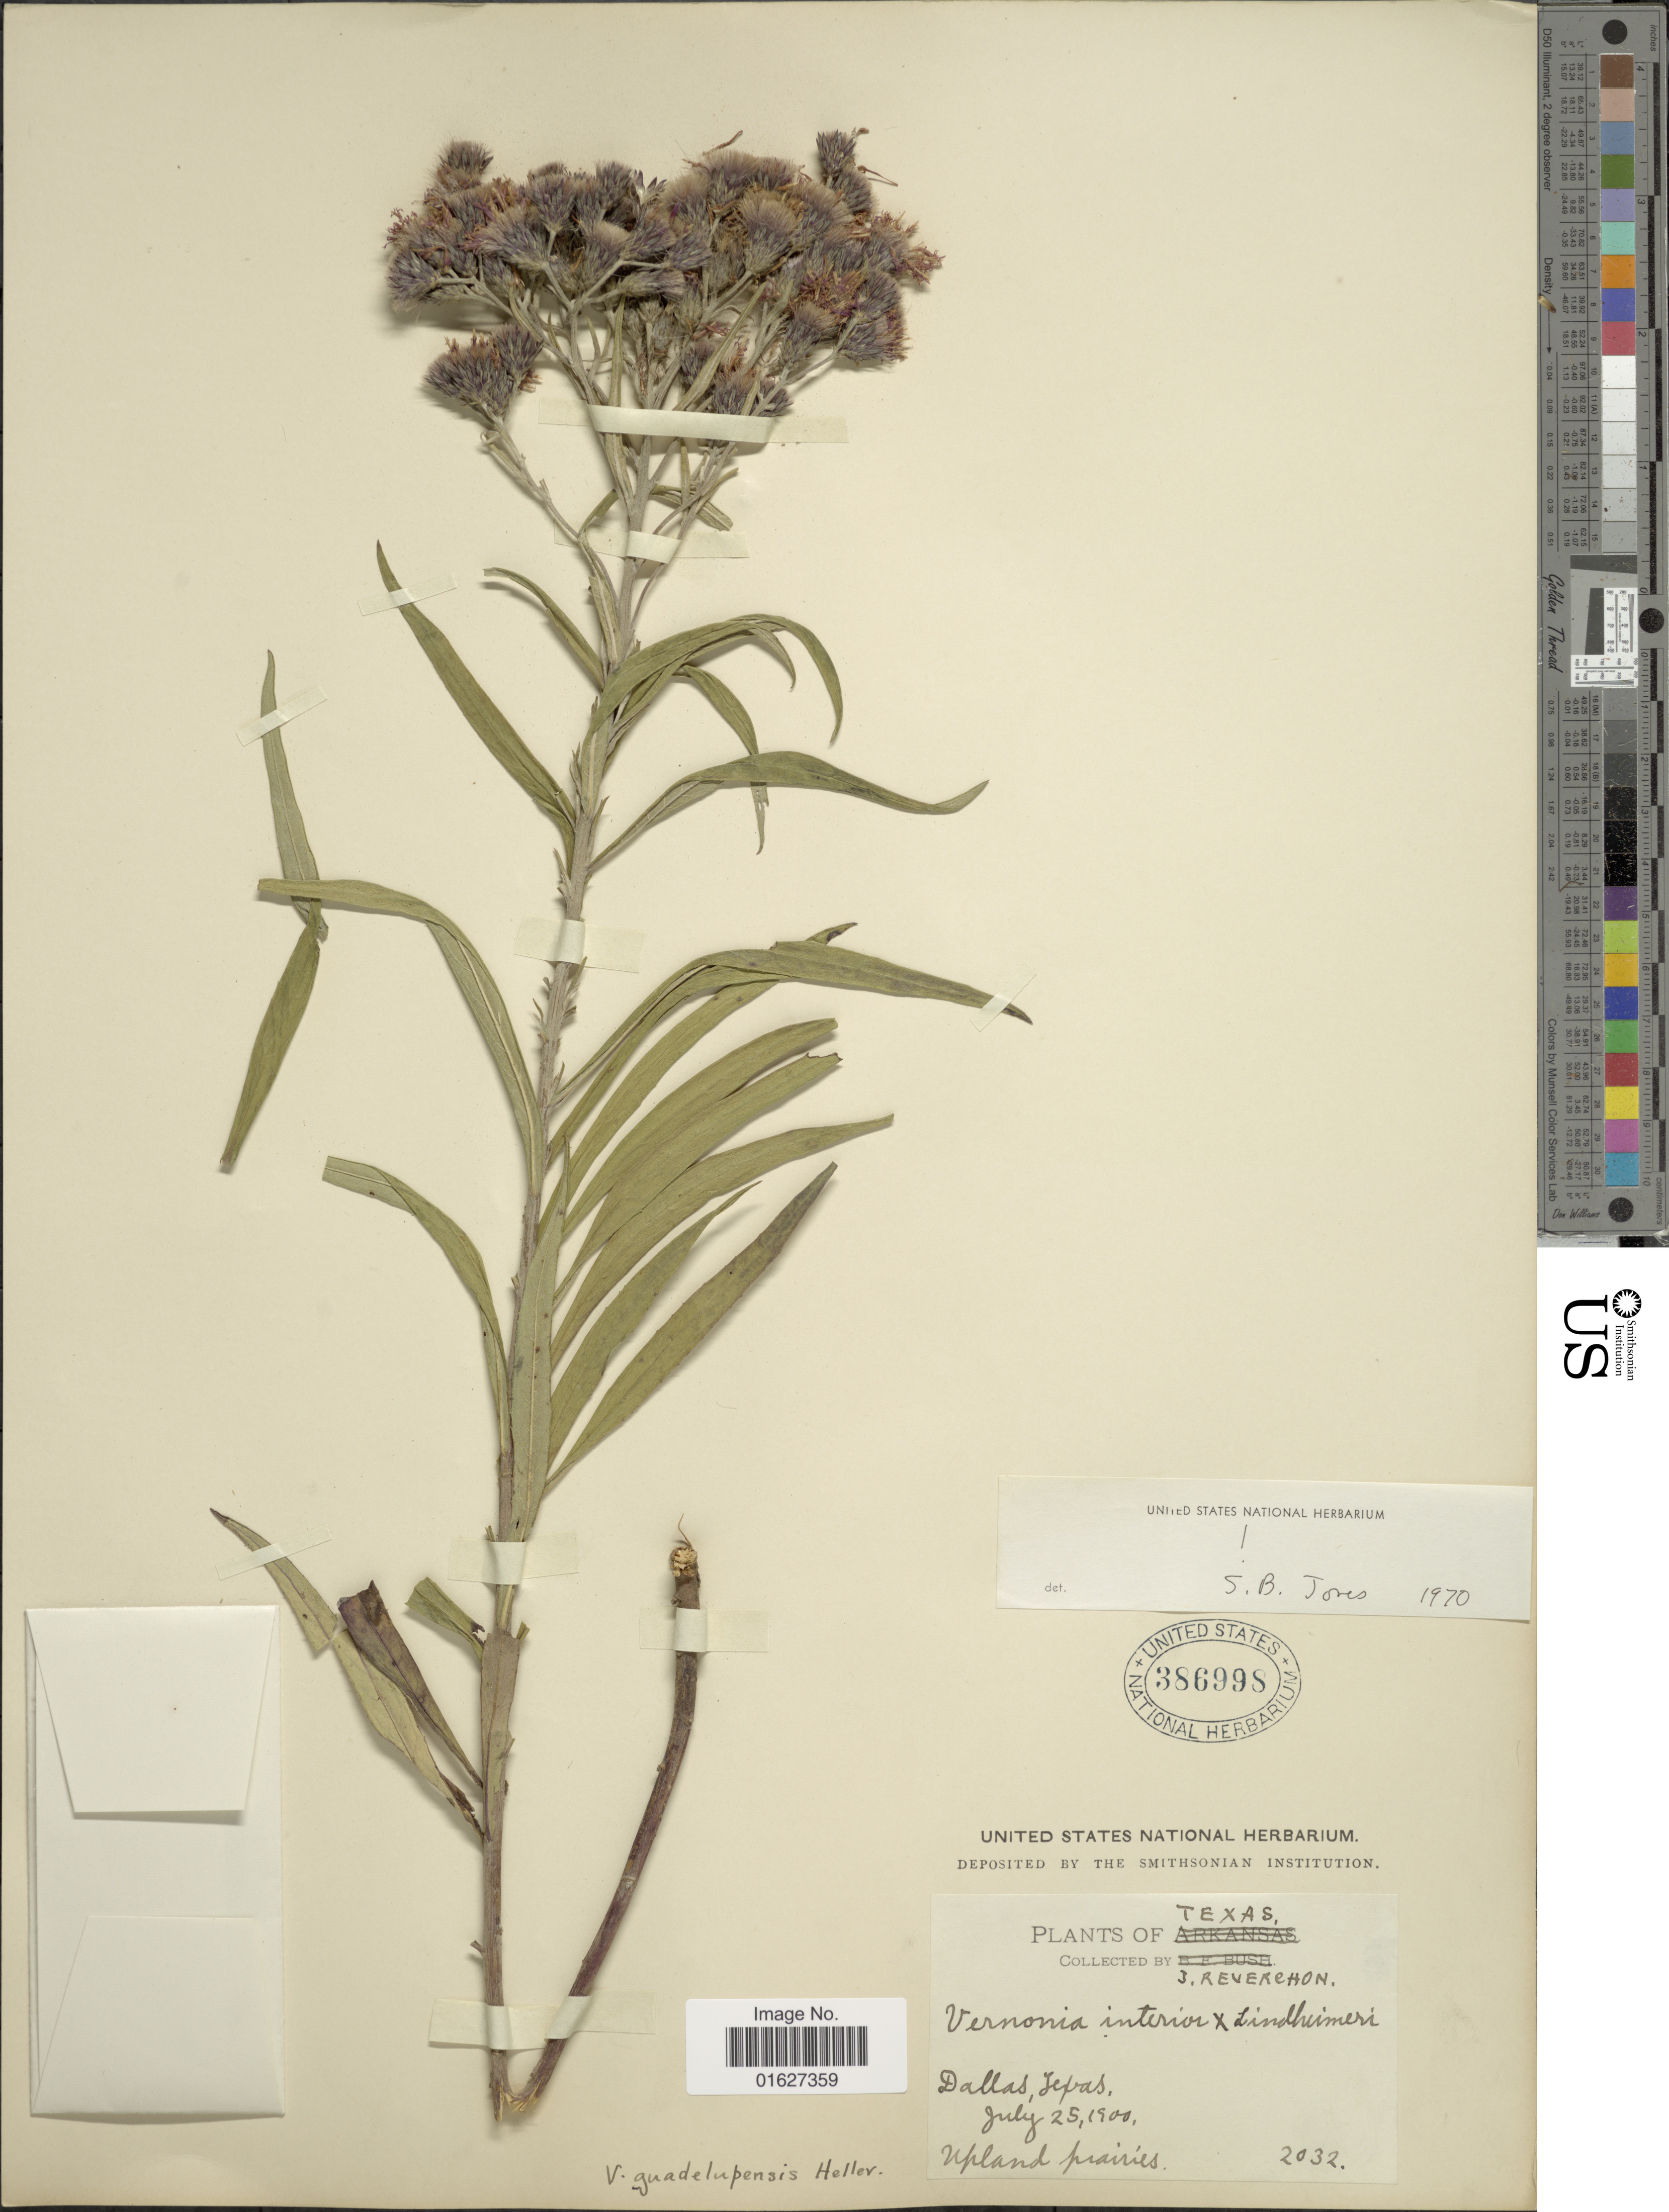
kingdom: Plantae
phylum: Tracheophyta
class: Magnoliopsida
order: Asterales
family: Asteraceae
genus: Vernonia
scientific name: Vernonia guadalupensis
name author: A. Heller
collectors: J. Reverchon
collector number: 2032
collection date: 1900-07-25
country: United States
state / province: Texas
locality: Dallas.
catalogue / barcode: US 386998